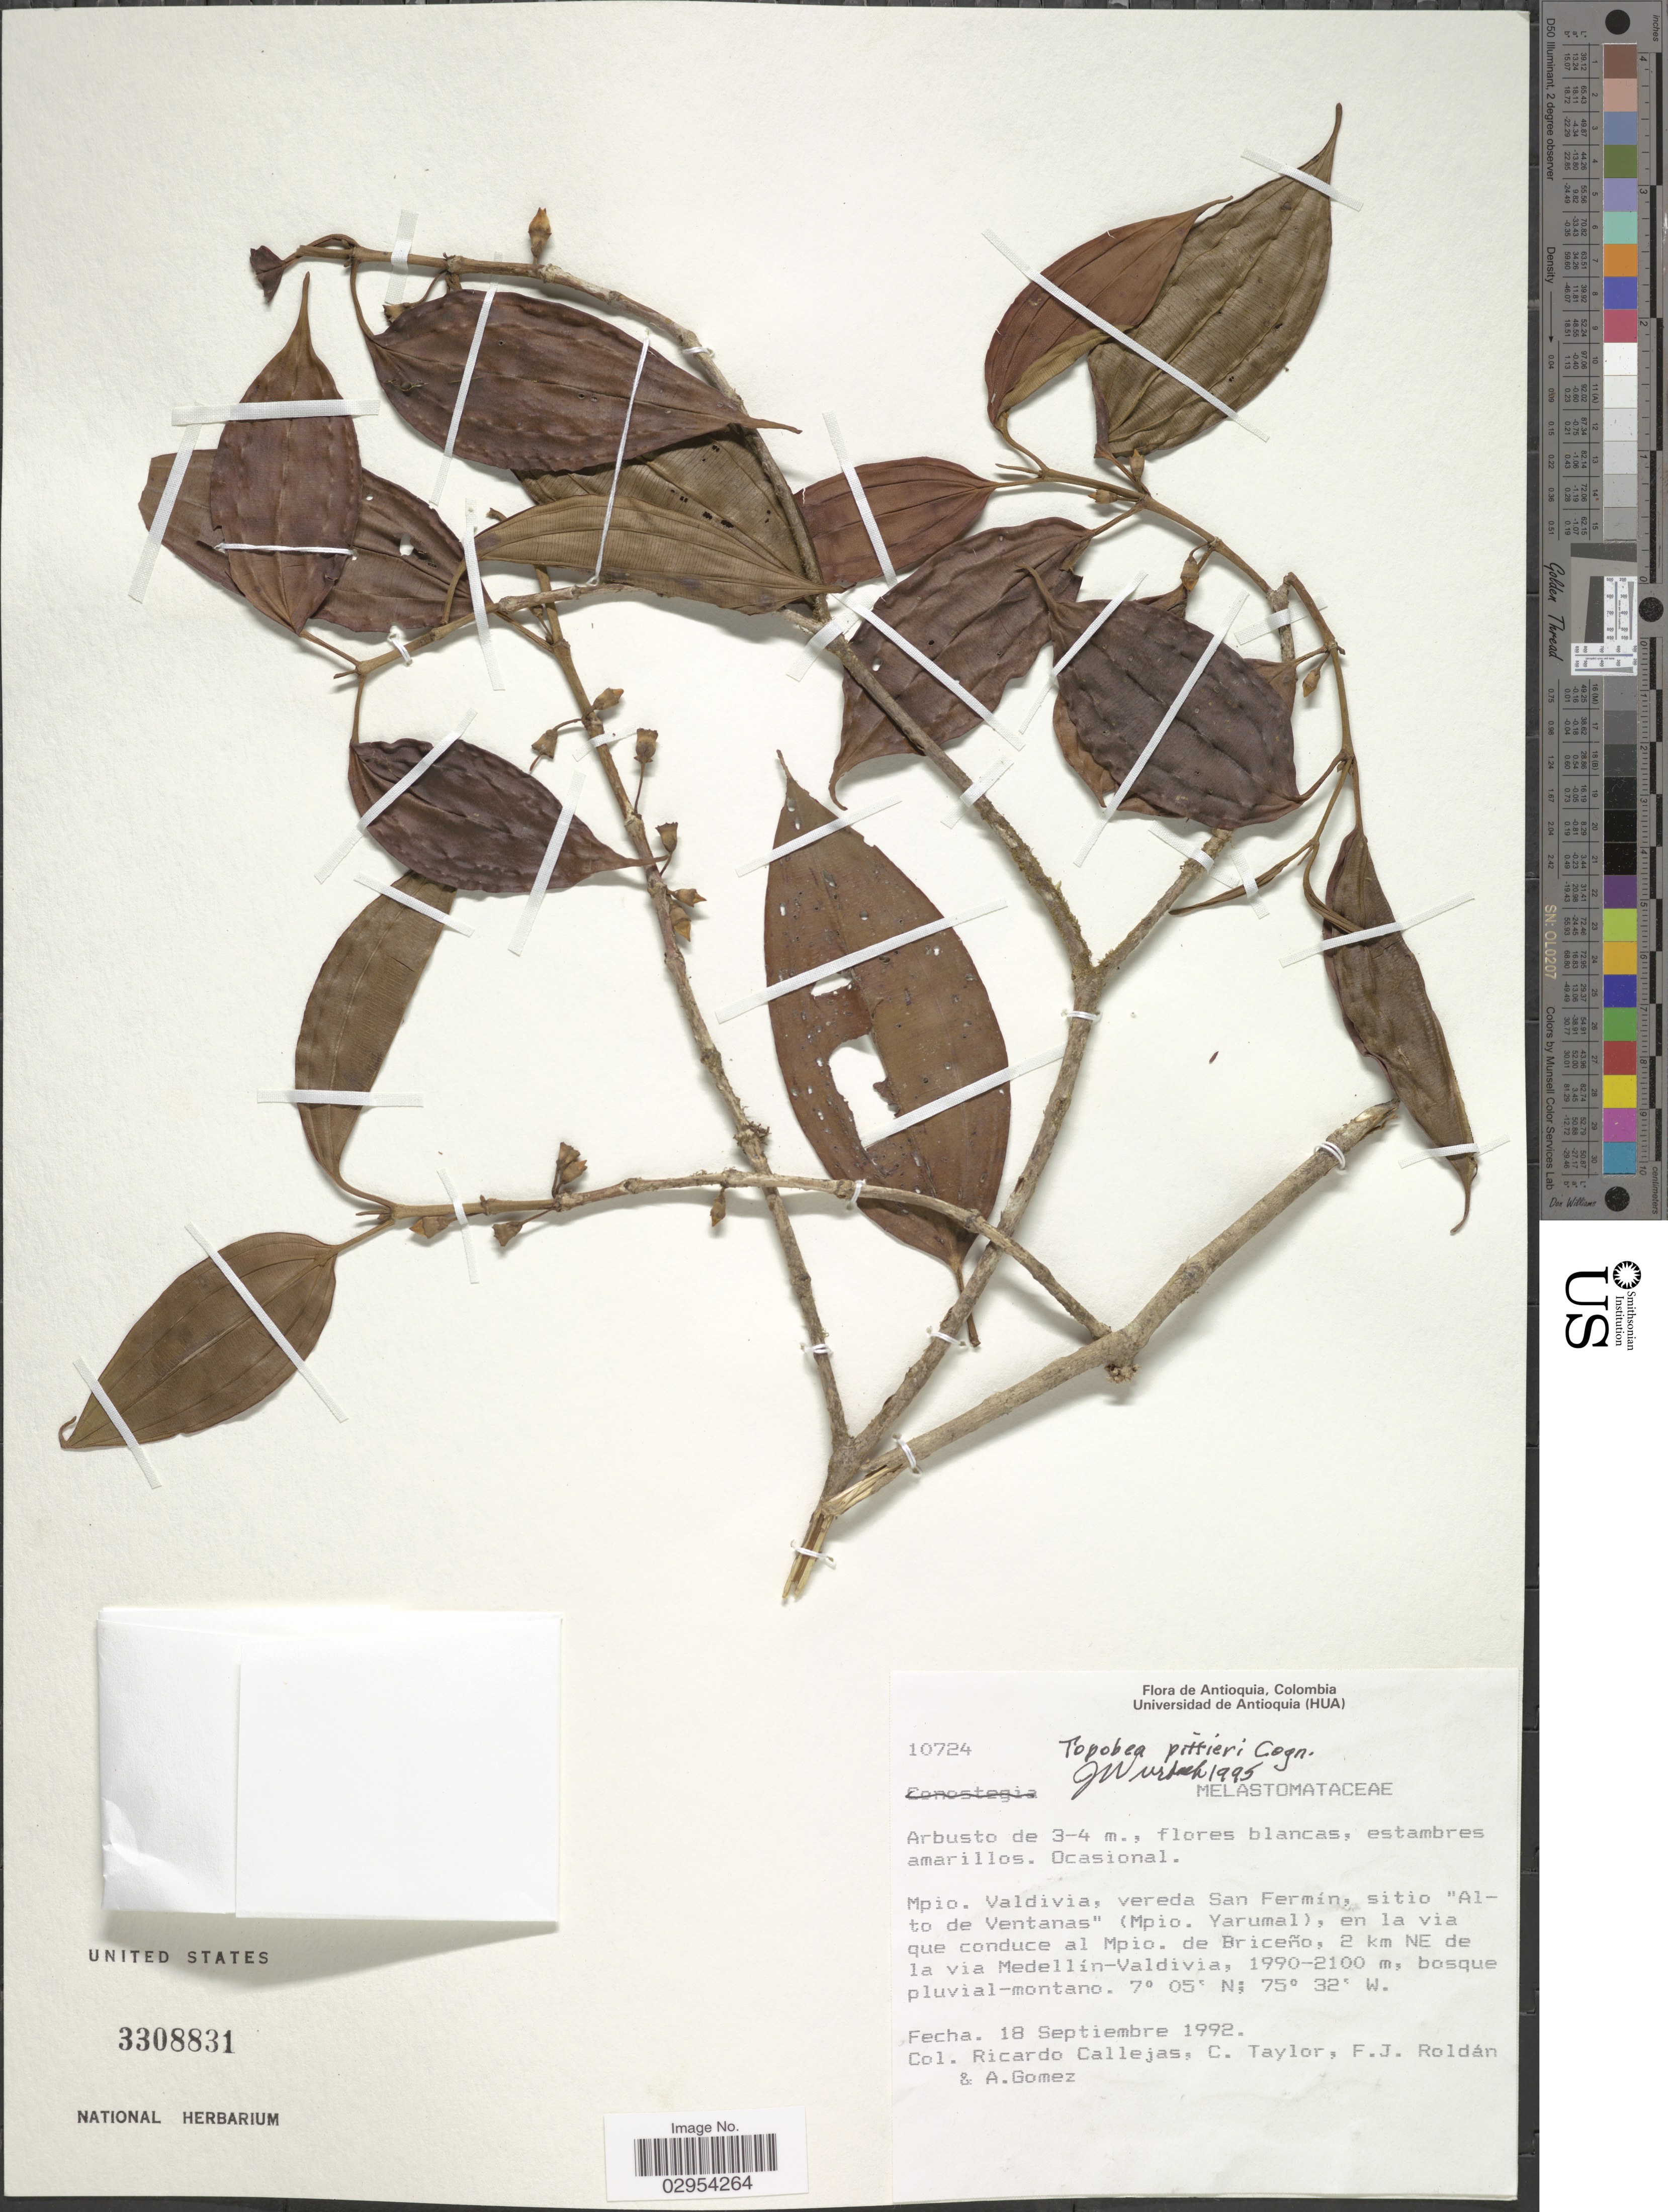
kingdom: Plantae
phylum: Tracheophyta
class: Magnoliopsida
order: Myrtales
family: Melastomataceae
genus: Topobea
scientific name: Topobea pittieri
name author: Cogn.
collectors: R. Callejas, C. Taylor, F. J. Roldán & A. Gomez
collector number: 10724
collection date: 1992-09-18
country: Colombia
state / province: Antioquia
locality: Mpio. Valdivia, vereda San Fermín, sitio "Alto de Ventanas" (Mpio. Yarumal), en la via que conduce al Mpio. de Briceño, 2 km NE de la via Medellín-Valdivia.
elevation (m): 1990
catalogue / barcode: US 3308831